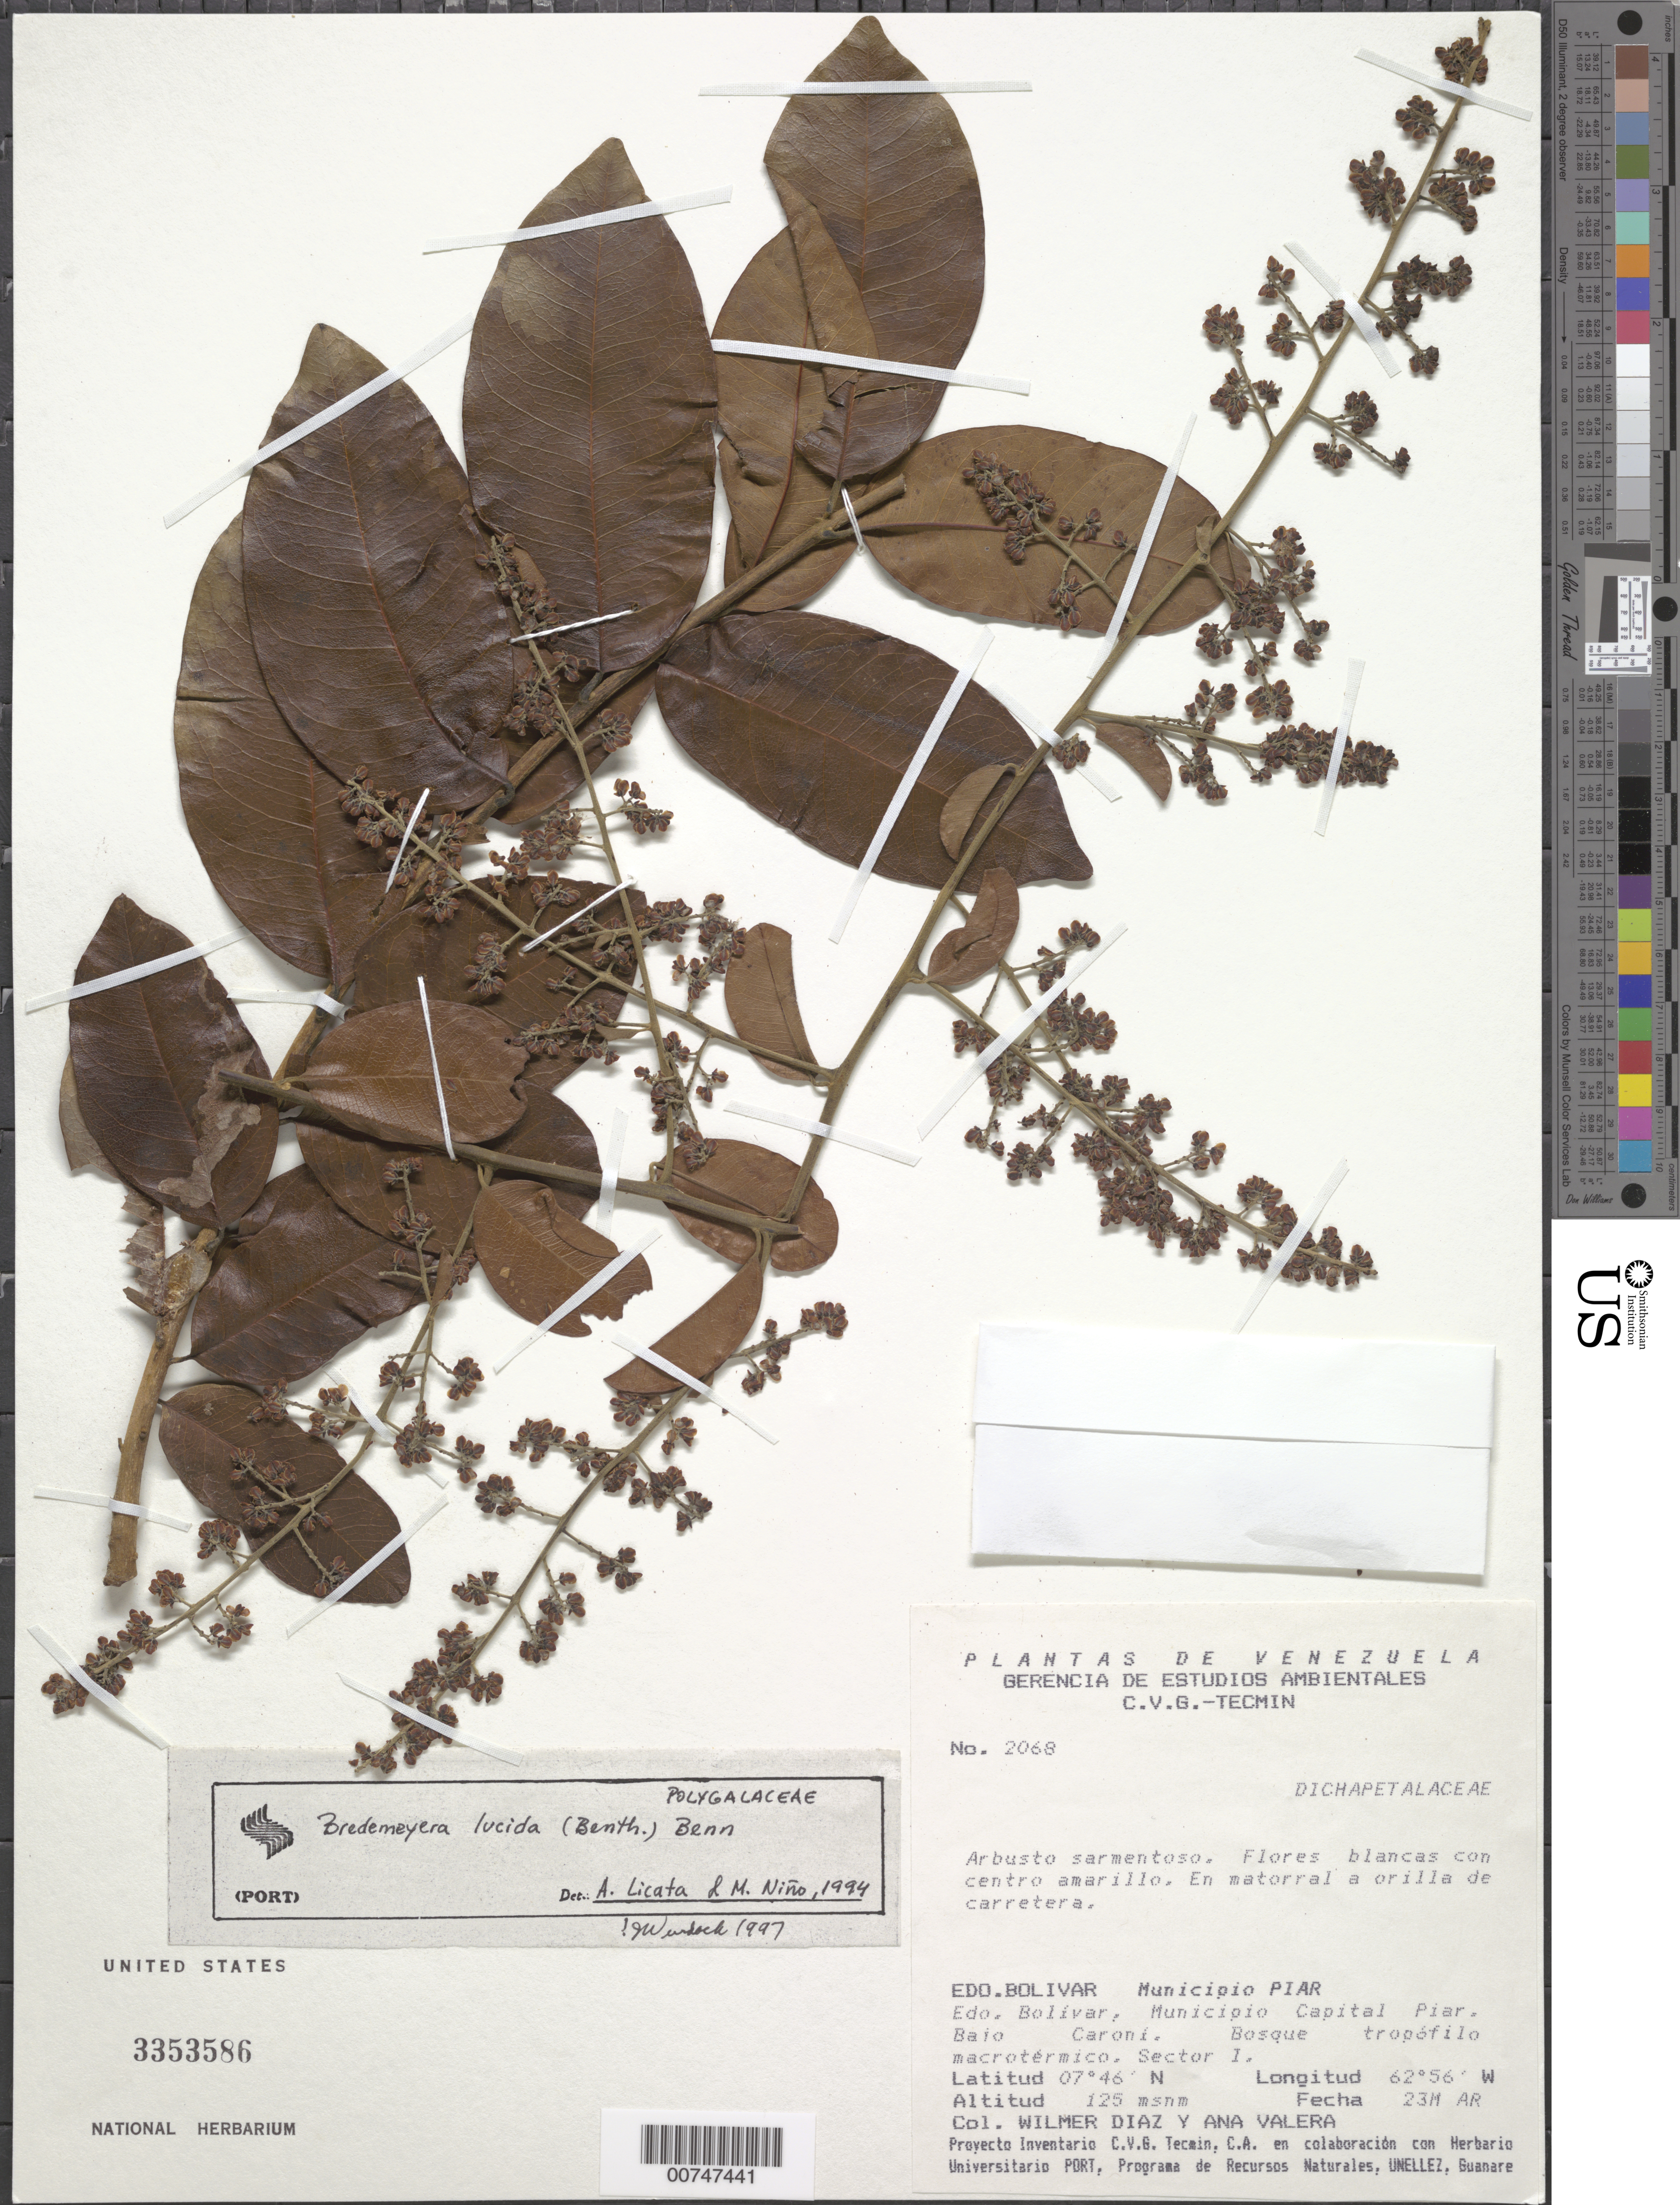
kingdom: Plantae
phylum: Tracheophyta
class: Magnoliopsida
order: Fabales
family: Polygalaceae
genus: Bredemeyera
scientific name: Bredemeyera lucida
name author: (Benth.) Klotzsch ex Hassk.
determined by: Licata, A.; Niño, S. M.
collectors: W. Díaz P. & A. Valera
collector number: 2068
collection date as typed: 23-Mar-94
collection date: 1994-03-23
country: Venezuela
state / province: Bolívar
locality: Mun. Piar, Mun. Capital Piar, Bajo Caroní, Sector I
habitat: Thickets along road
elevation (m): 125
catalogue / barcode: US 3353586